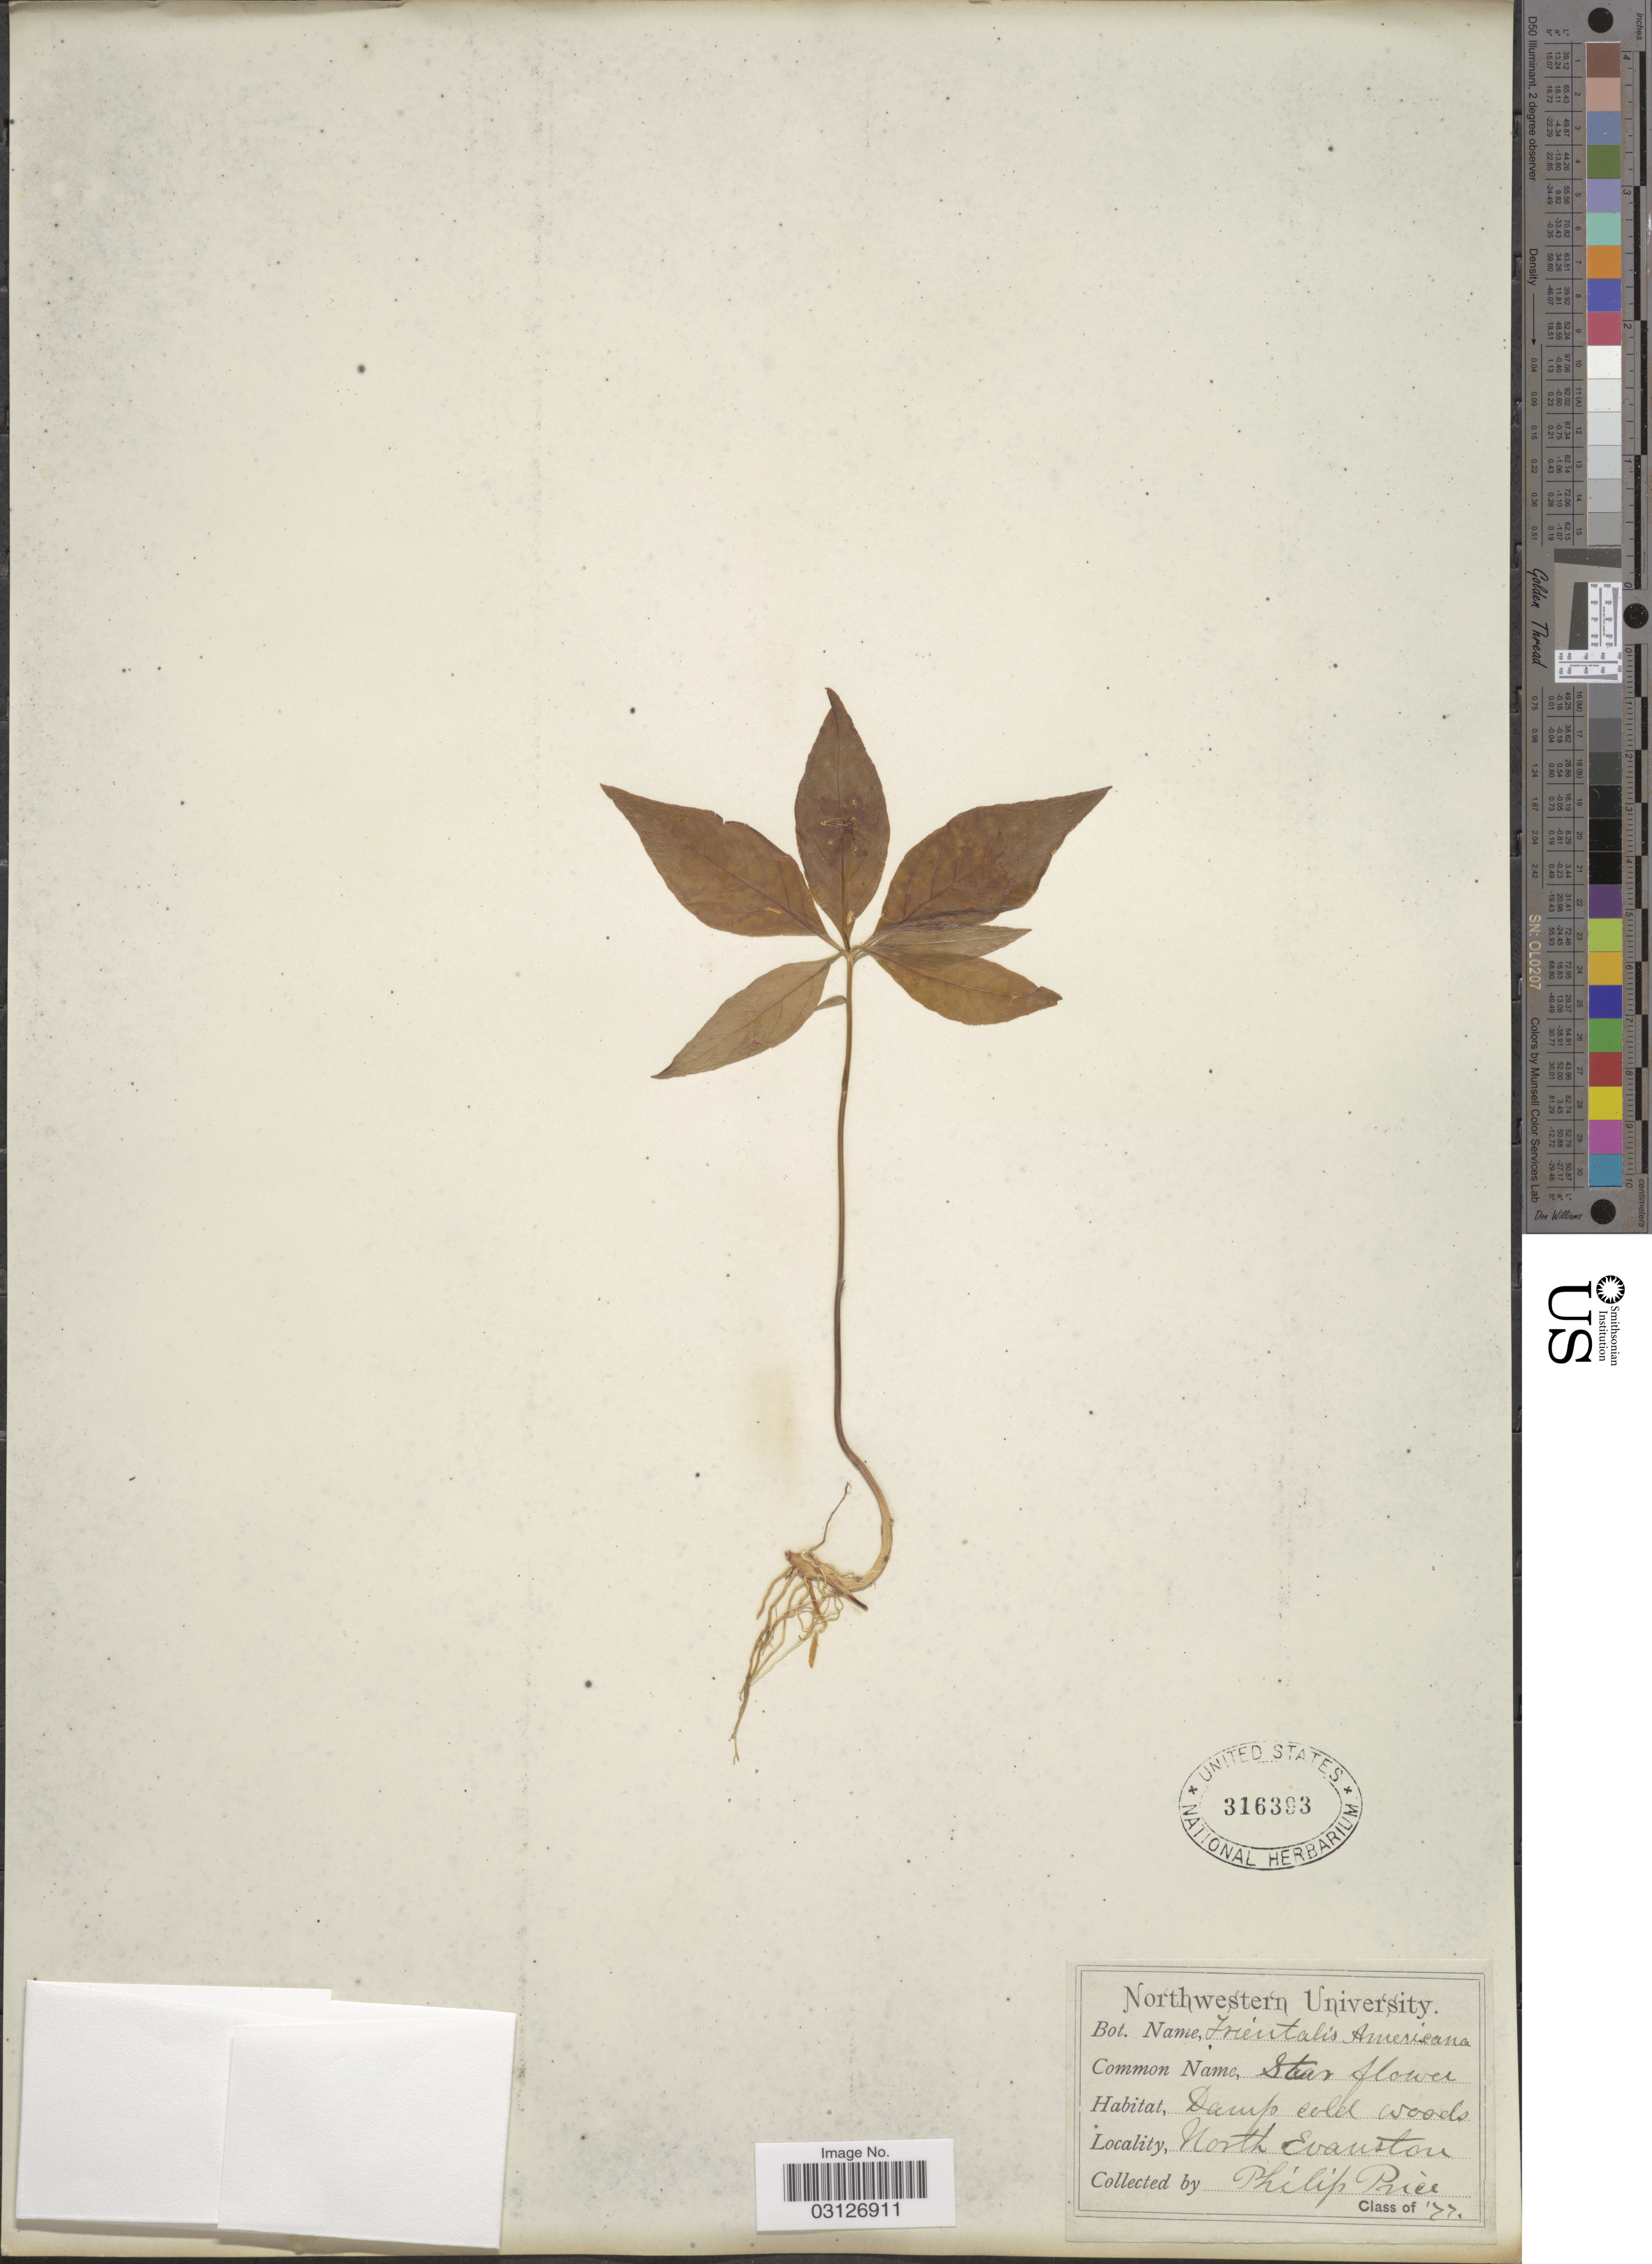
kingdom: Plantae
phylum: Tracheophyta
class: Magnoliopsida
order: Ericales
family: Primulaceae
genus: Trientalis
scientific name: Trientalis americana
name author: Pursh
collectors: P. Price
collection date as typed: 77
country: United States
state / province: Illinois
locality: North Evanston.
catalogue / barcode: US 316393